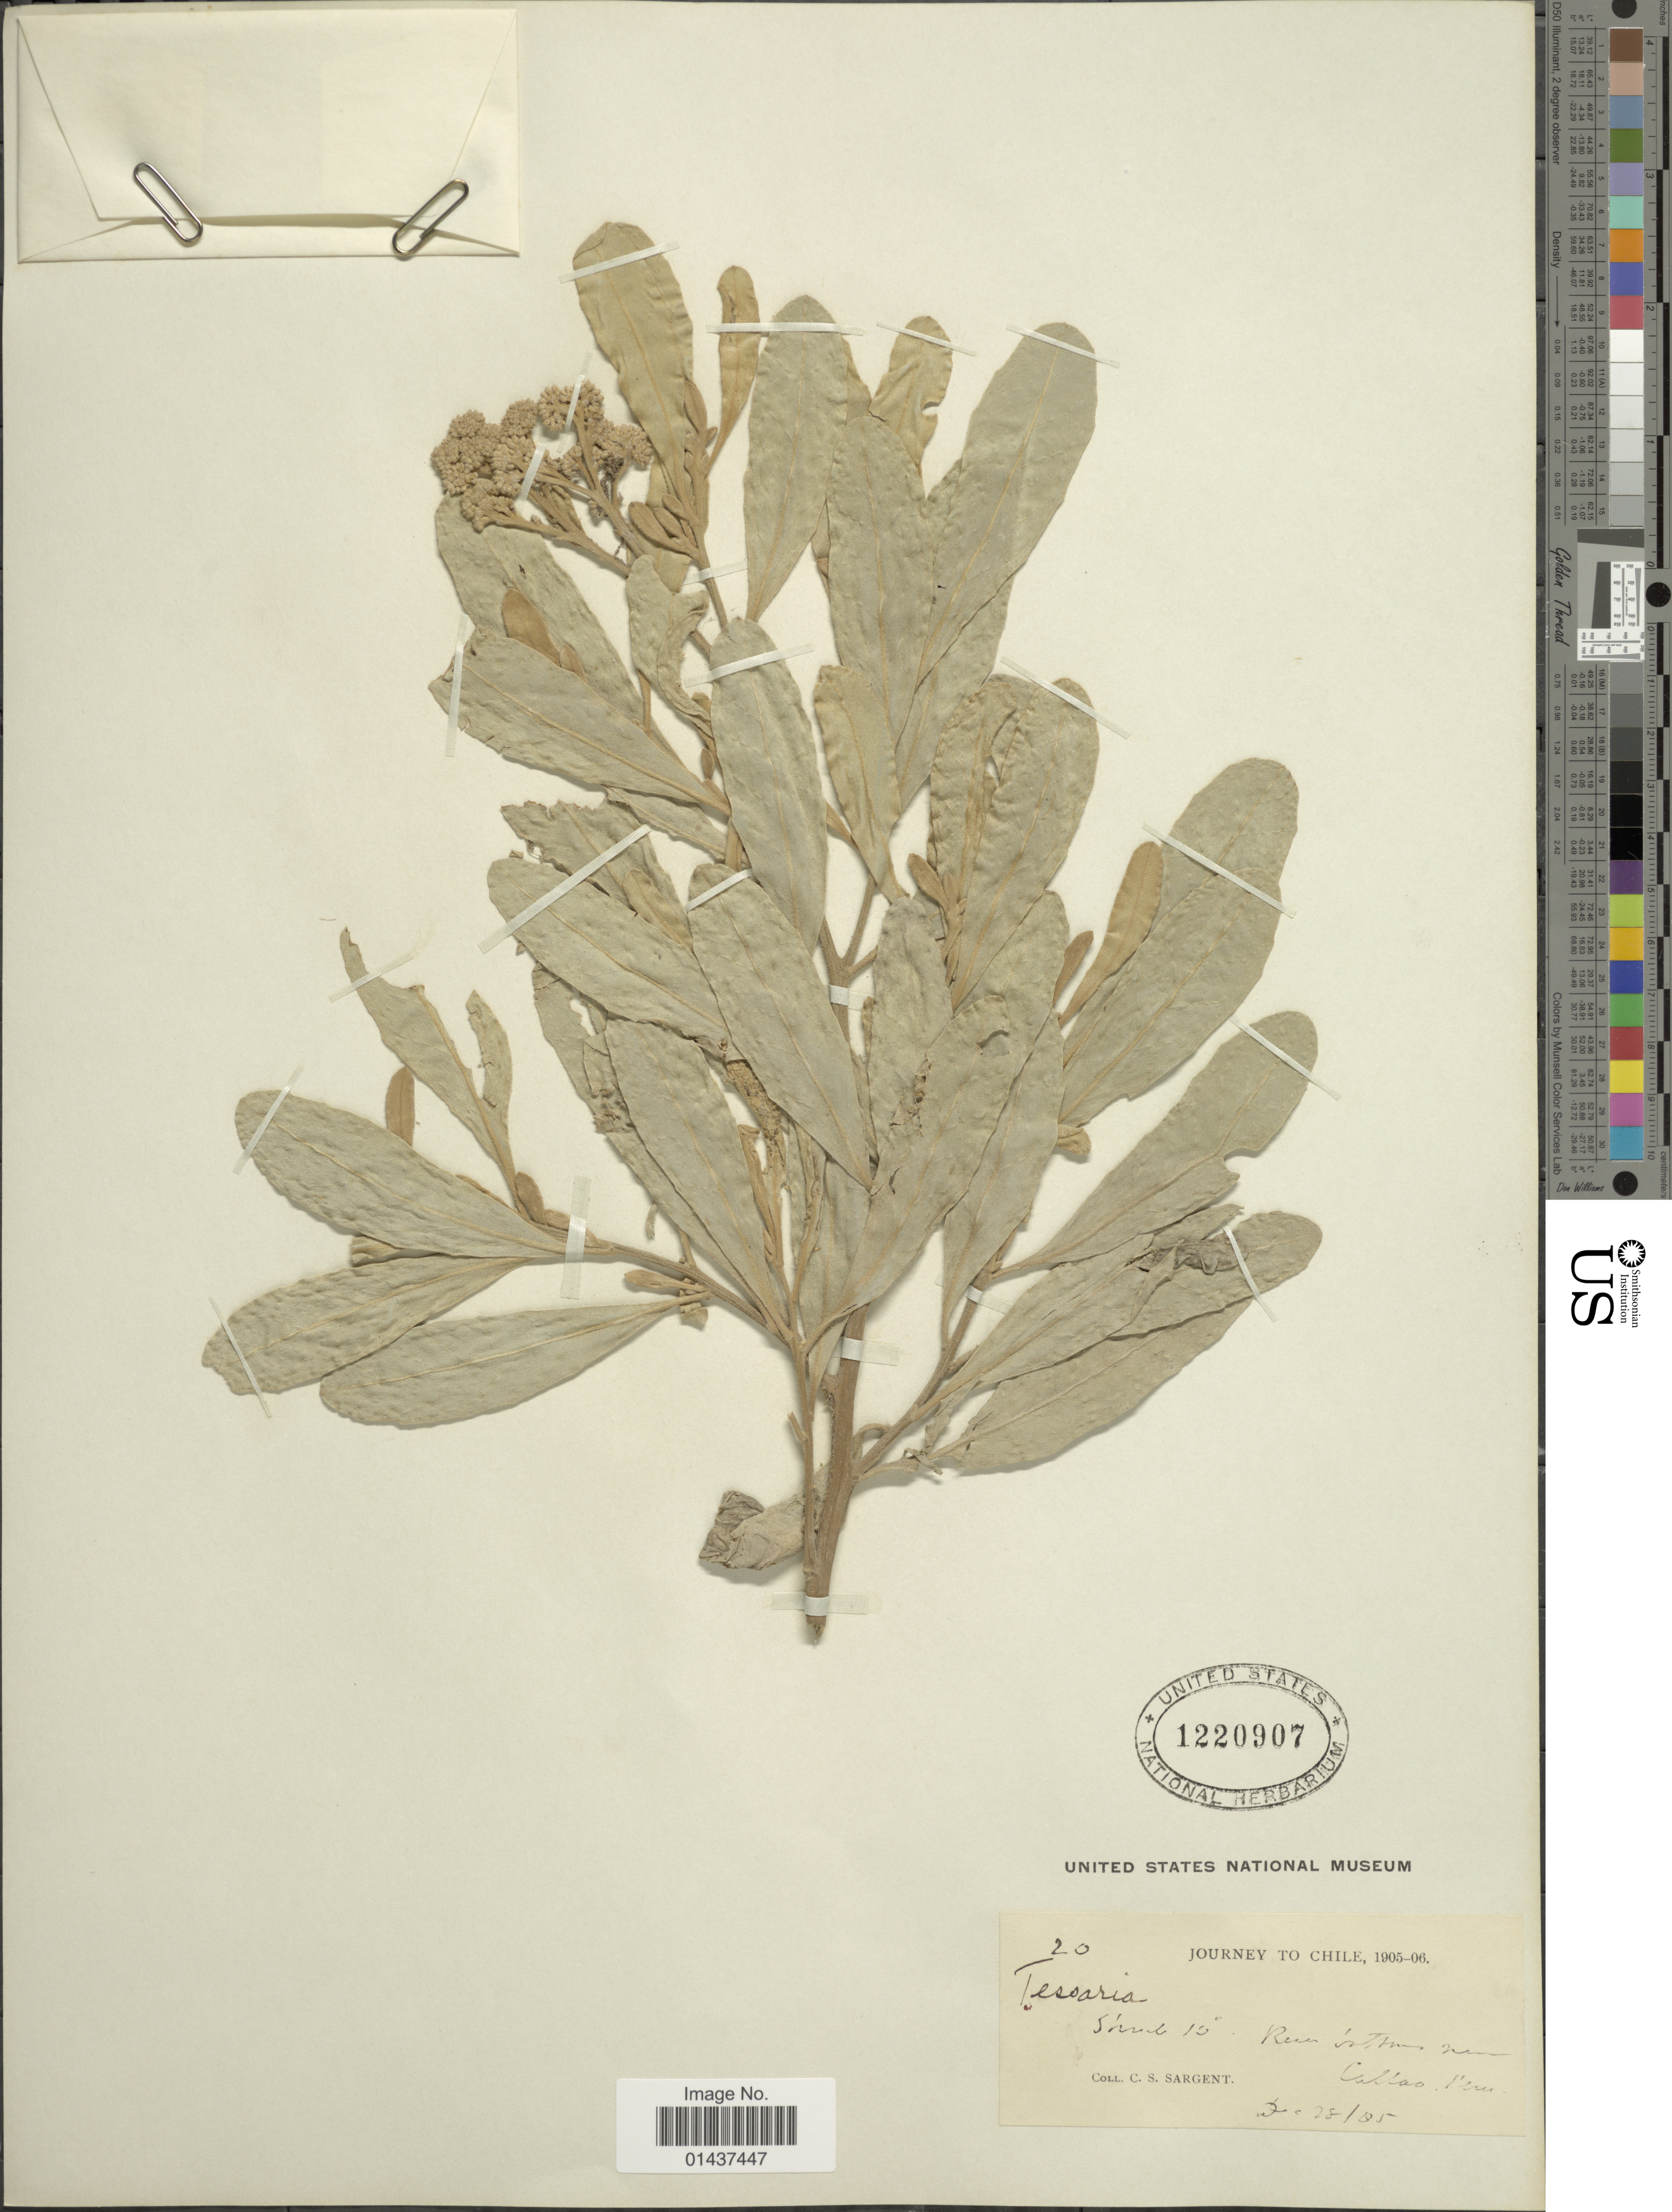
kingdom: Plantae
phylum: Tracheophyta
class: Magnoliopsida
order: Asterales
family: Asteraceae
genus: Tessaria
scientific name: Tessaria integrifolia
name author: Ruiz & Pav.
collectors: C. S. Sargent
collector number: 20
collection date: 1905-12-28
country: Peru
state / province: Callao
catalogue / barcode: US 1220907